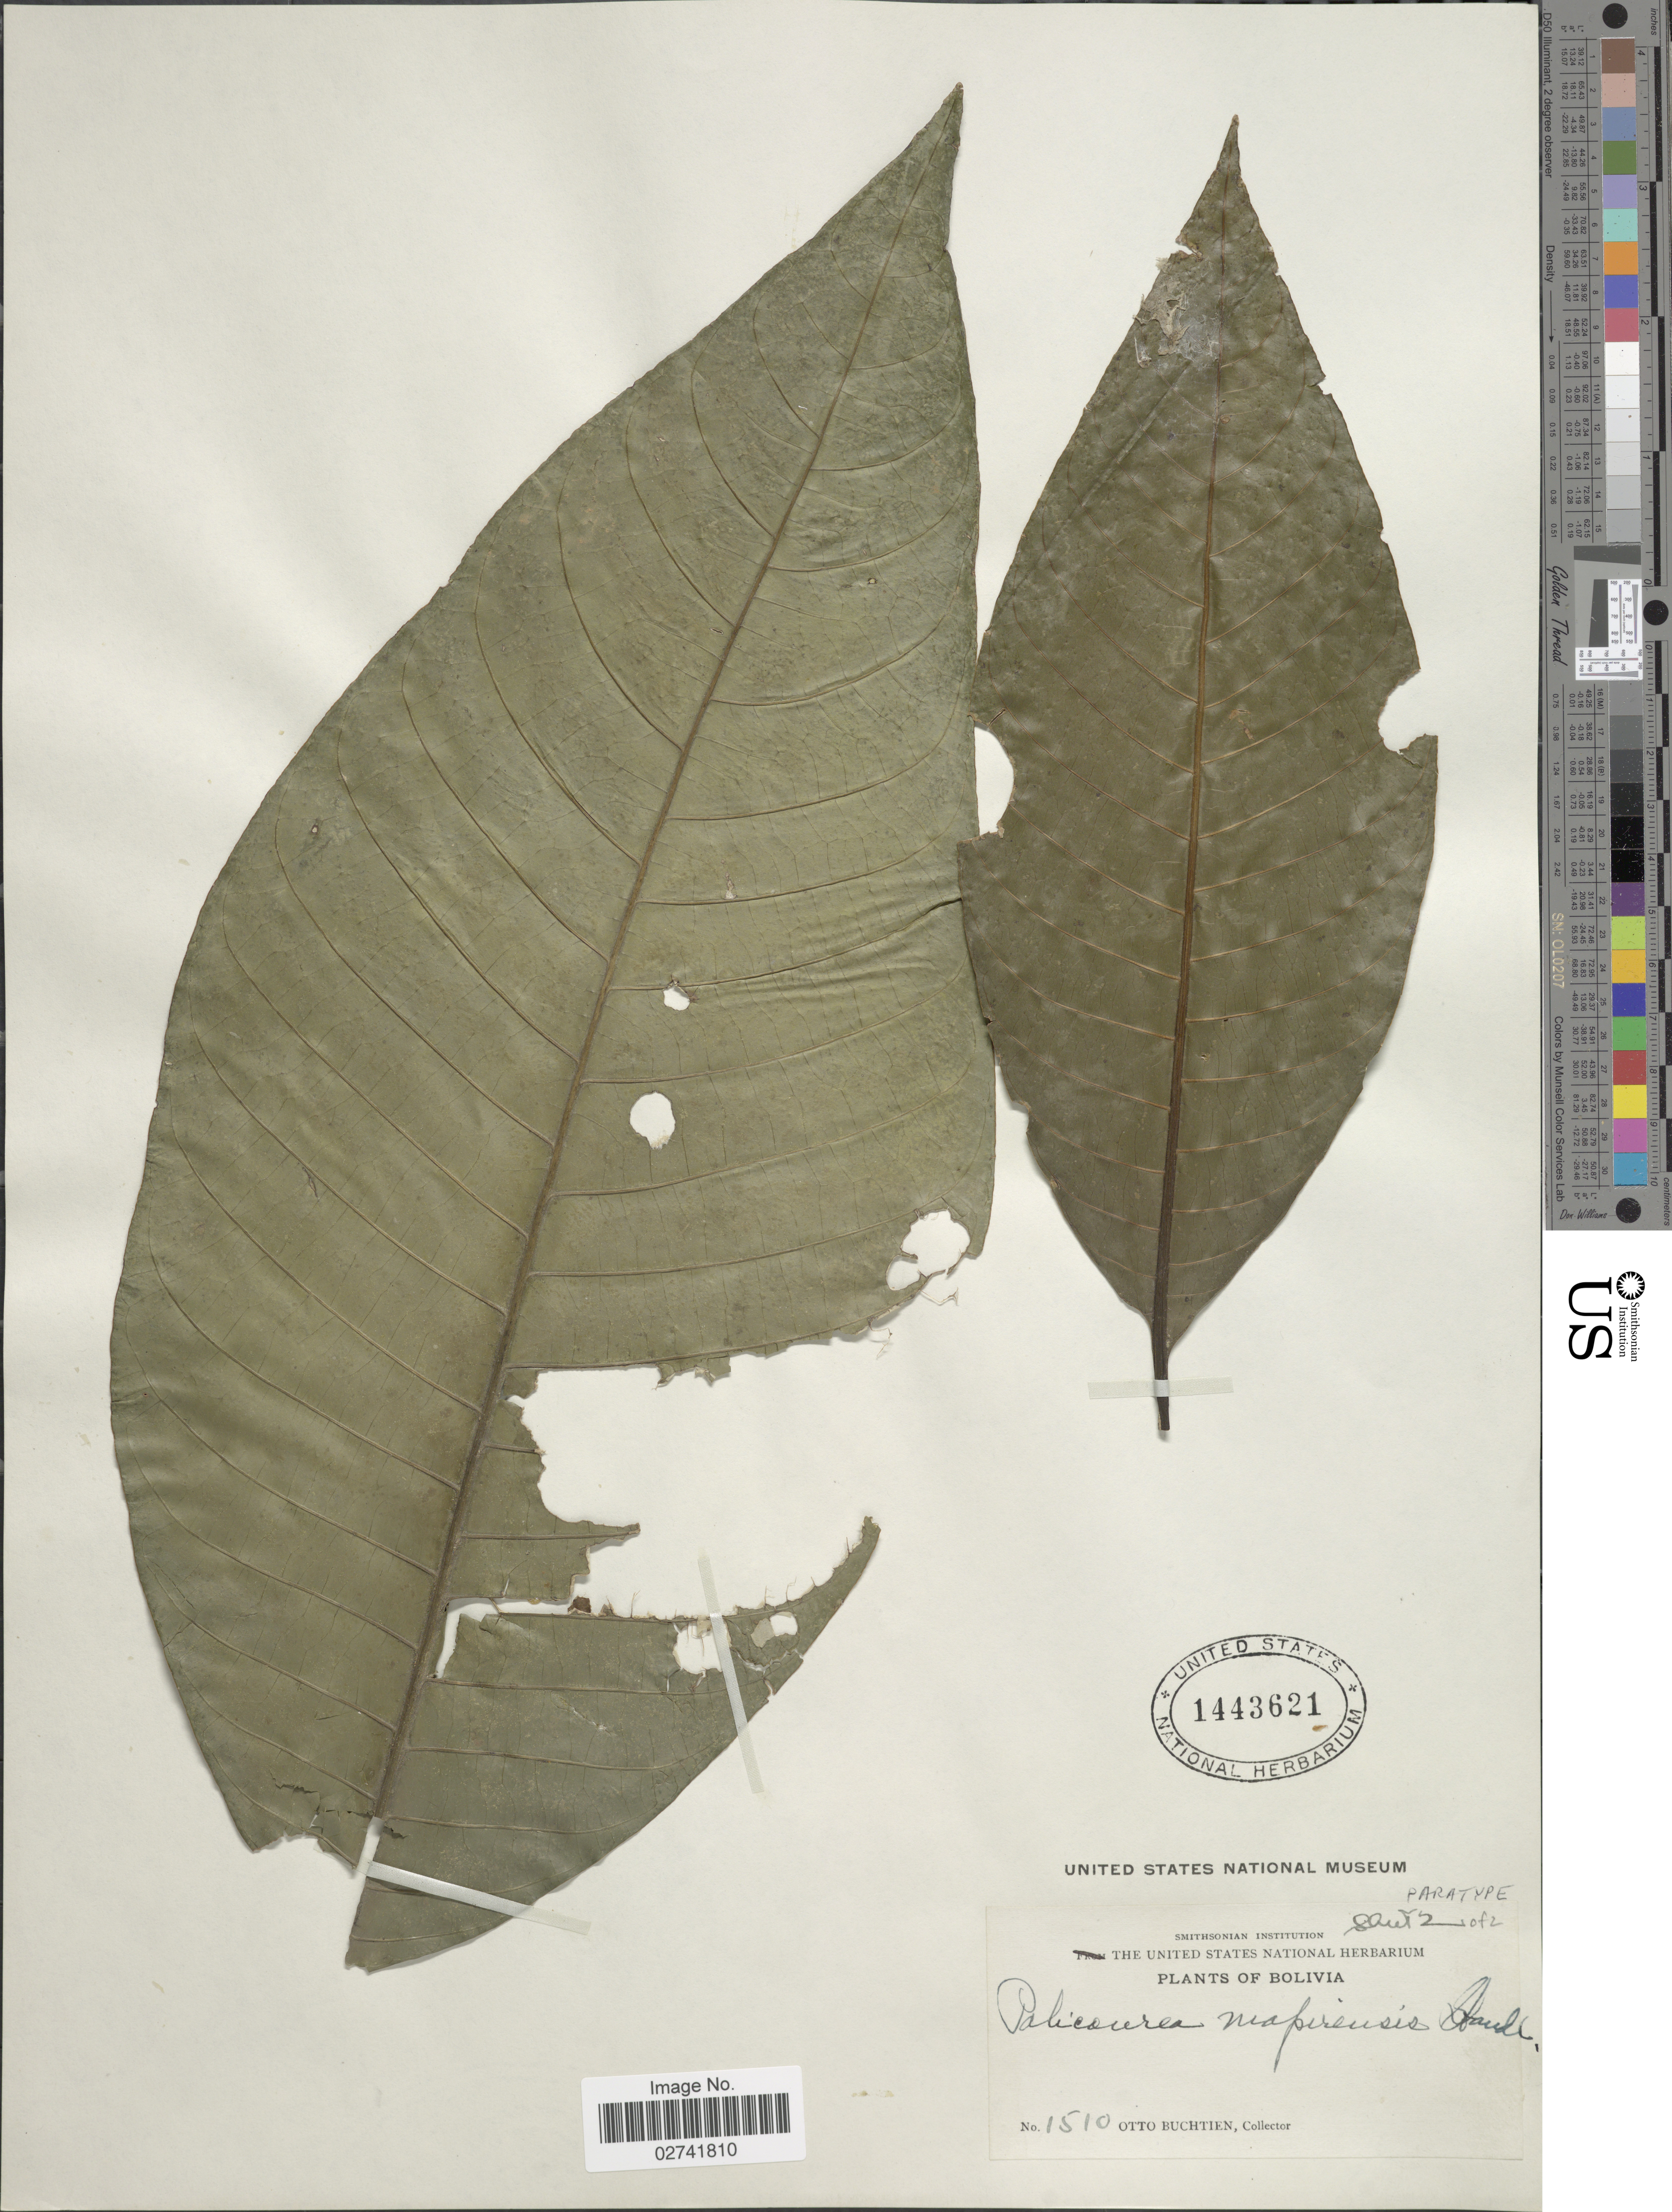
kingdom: Plantae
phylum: Tracheophyta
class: Magnoliopsida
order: Gentianales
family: Rubiaceae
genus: Palicourea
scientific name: Palicourea mapirensis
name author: Standl.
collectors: O. Buchtien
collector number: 1510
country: Bolivia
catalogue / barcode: US 1443621